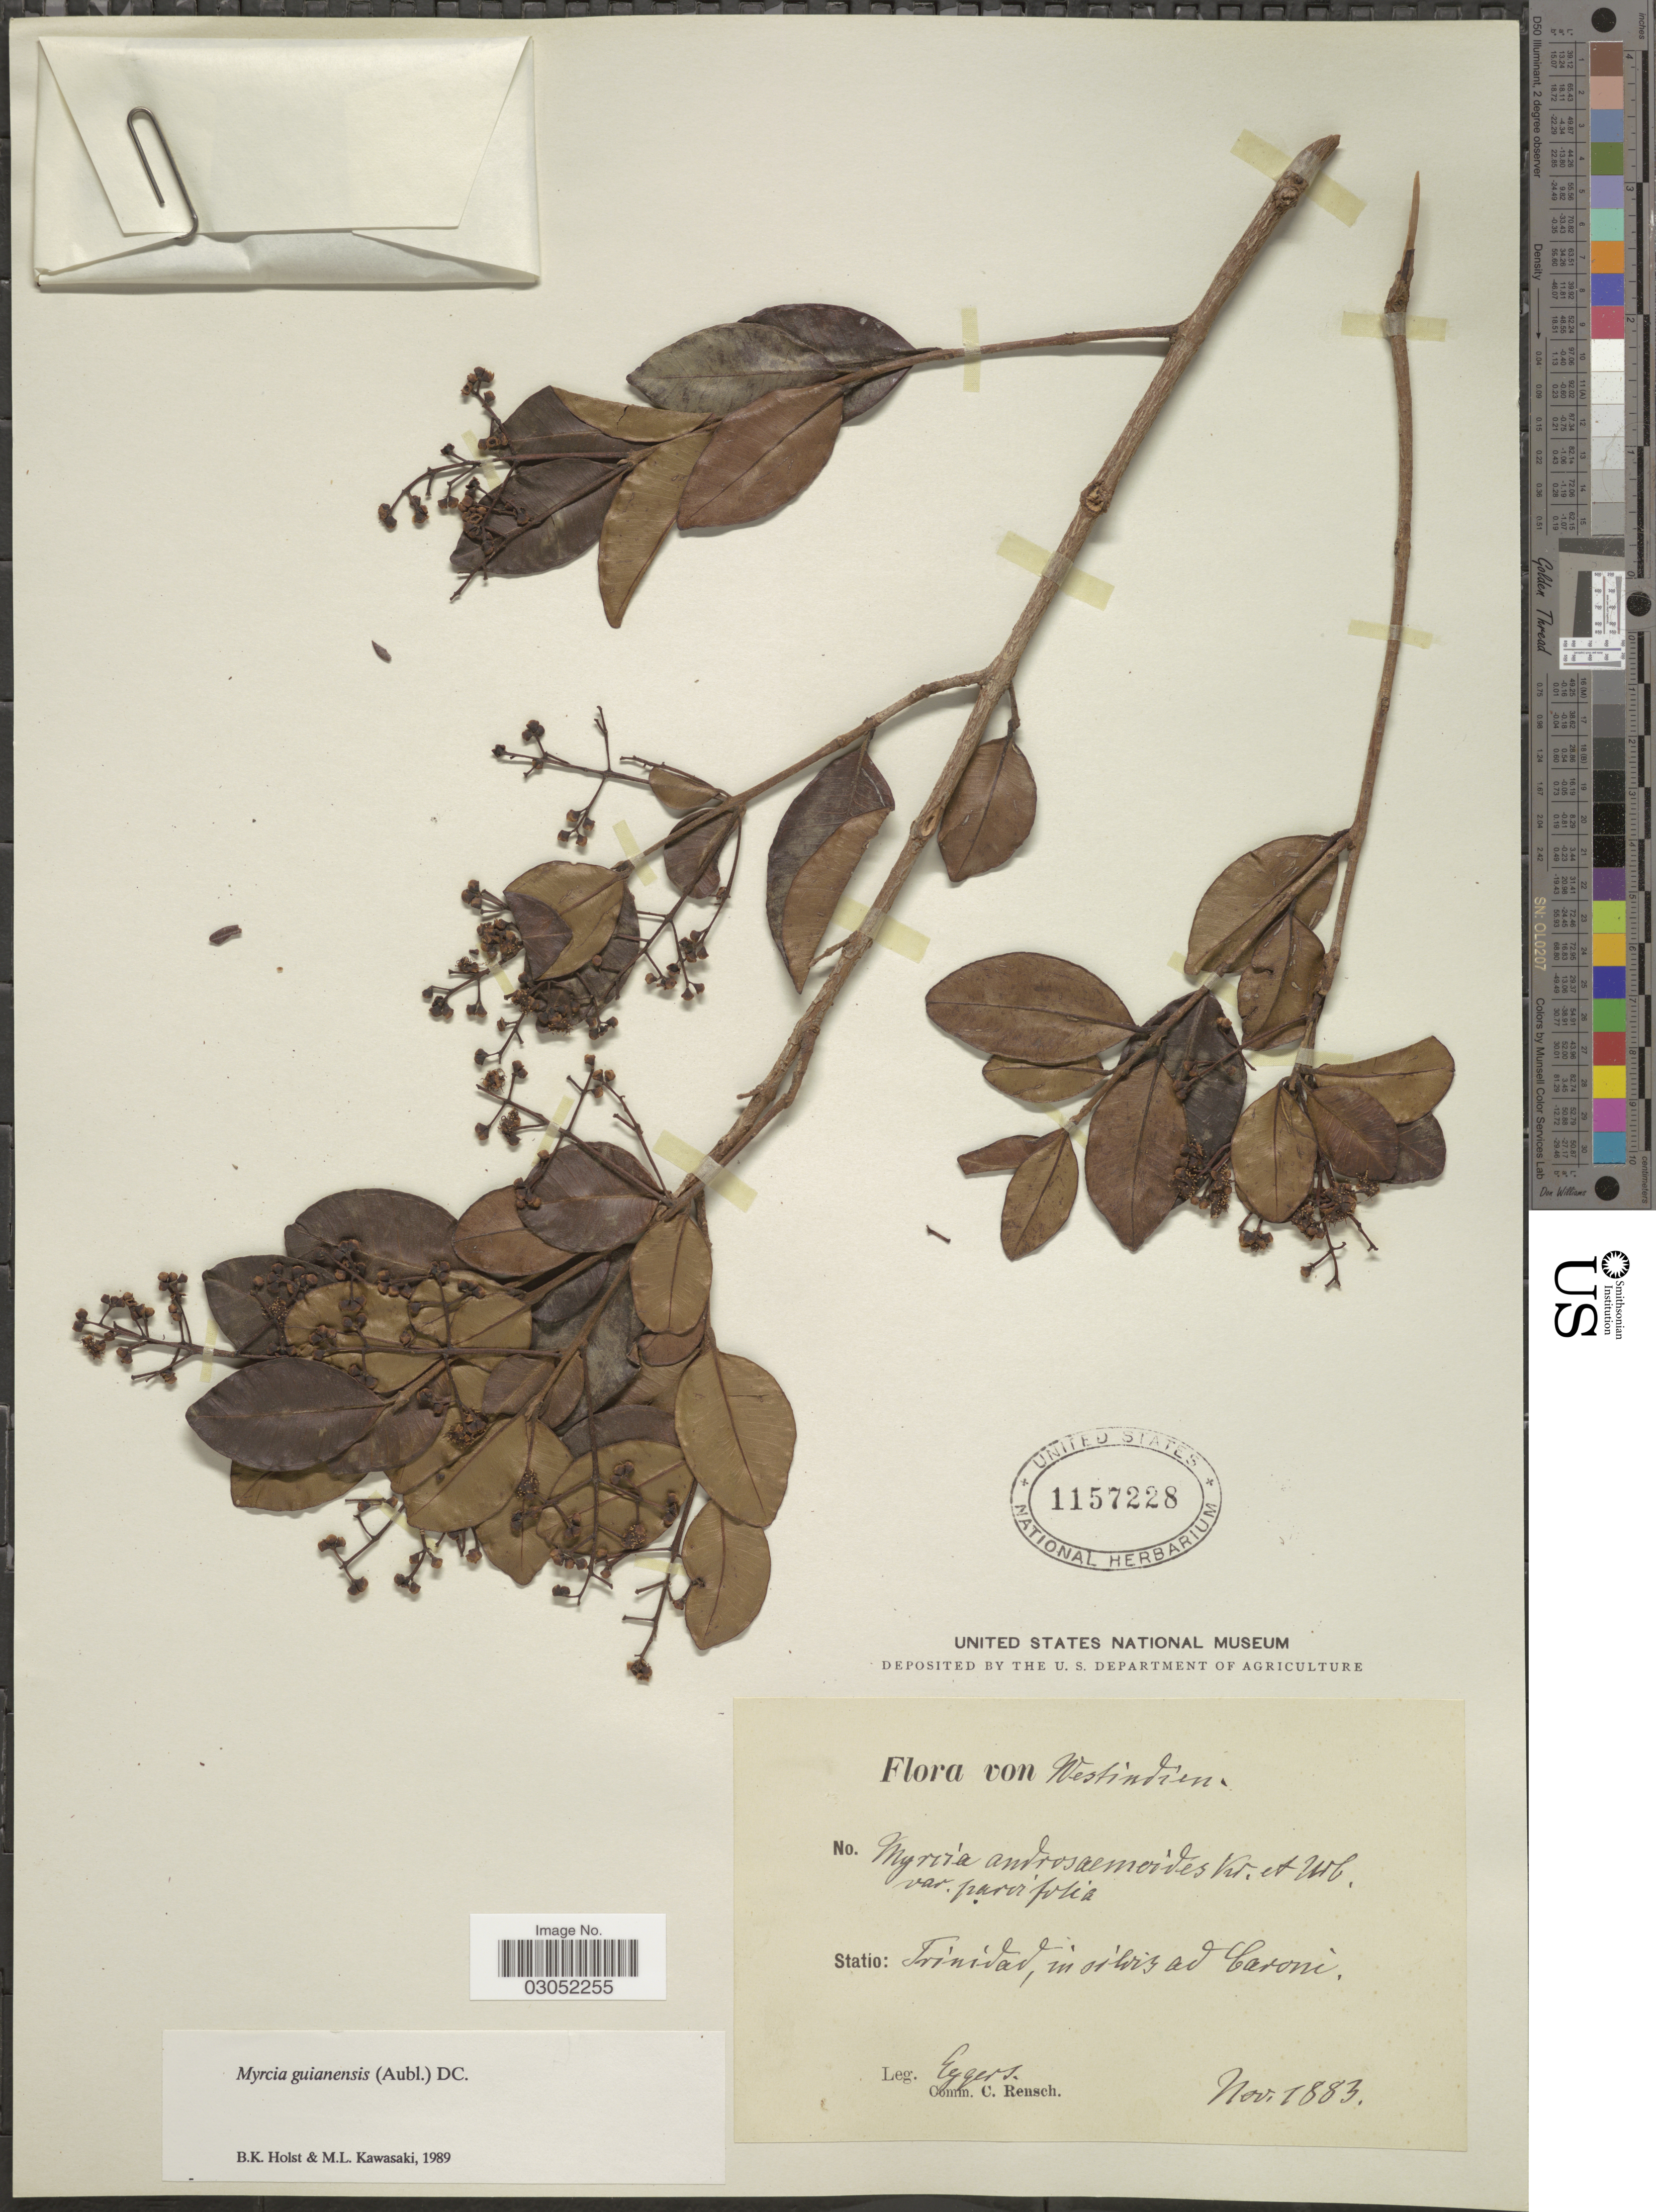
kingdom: Plantae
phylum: Tracheophyta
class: Magnoliopsida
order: Myrtales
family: Myrtaceae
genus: Myrcia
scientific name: Myrcia guianensis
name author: (Aubl.) DC.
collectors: -. Eggers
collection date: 1883-11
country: Trinidad and Tobago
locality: Westindien. Trinidad, Caroni.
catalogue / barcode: US 1157228